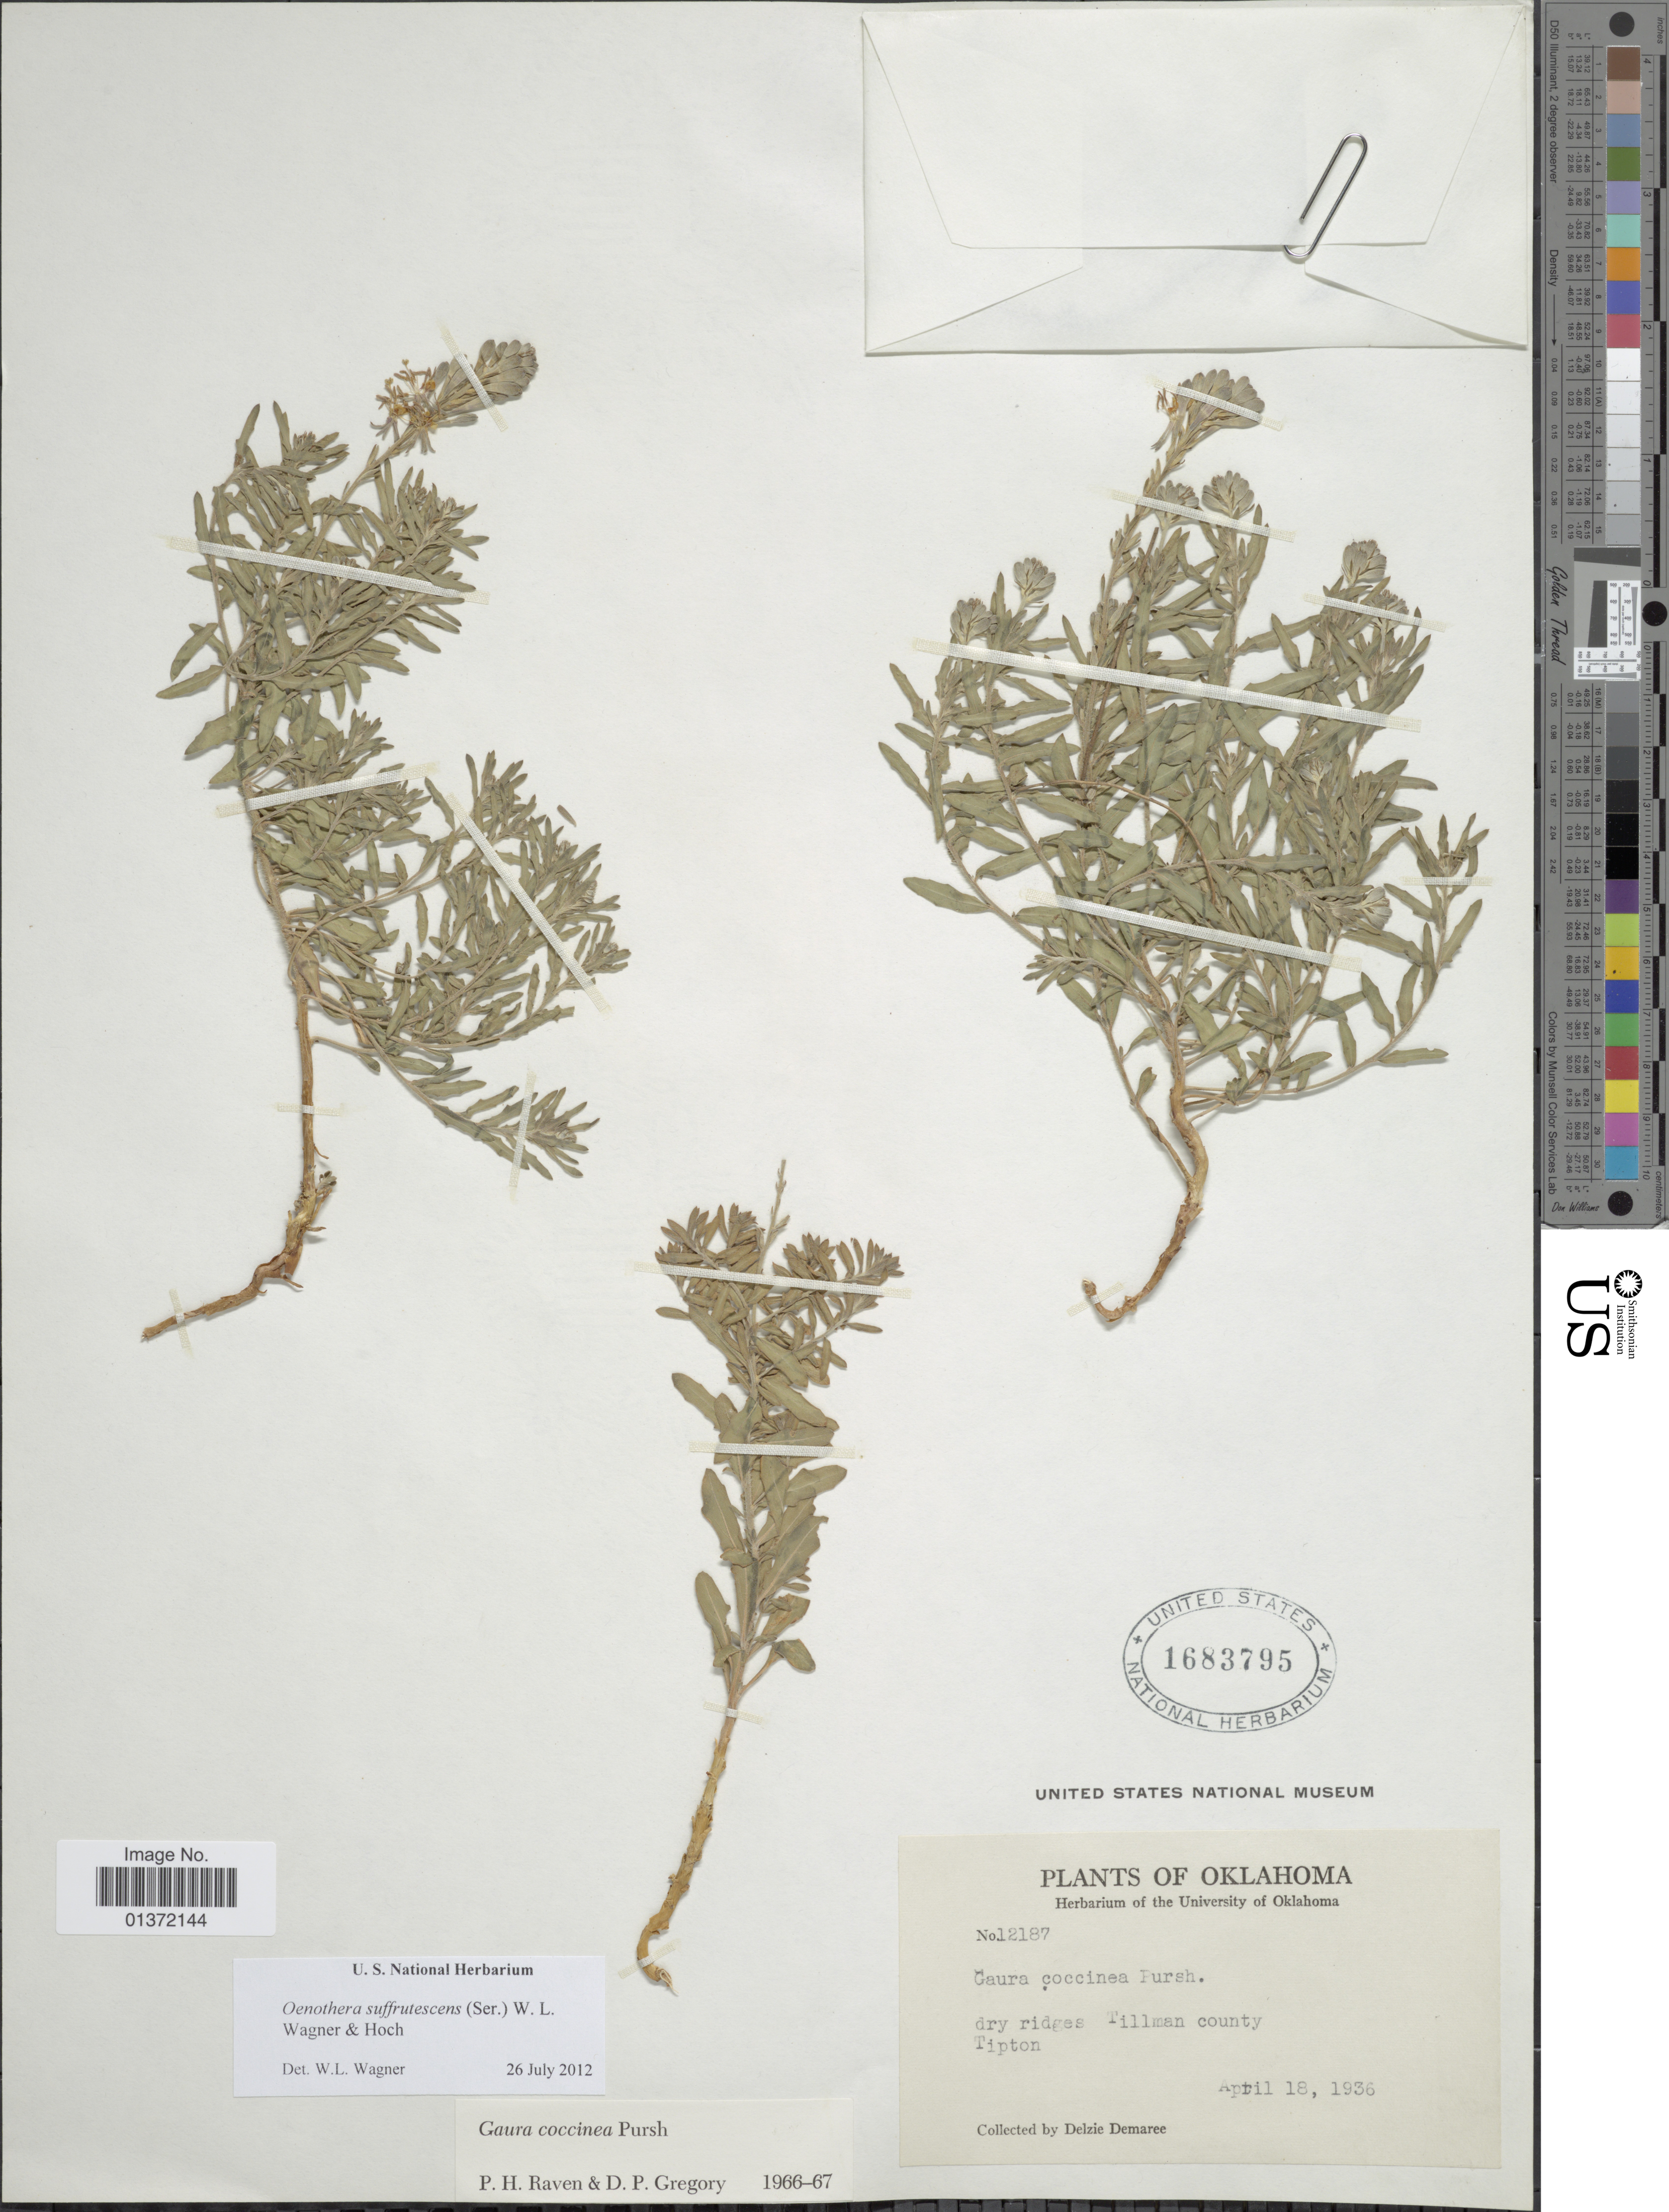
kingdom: Plantae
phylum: Tracheophyta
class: Magnoliopsida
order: Myrtales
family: Onagraceae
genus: Oenothera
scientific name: Oenothera suffrutescens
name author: (Ser.) W.L. Wagner & Hoch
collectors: D. Demaree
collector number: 12187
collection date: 1936-04-18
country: United States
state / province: Oklahoma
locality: Tillman County, Tipton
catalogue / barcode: US 1683795